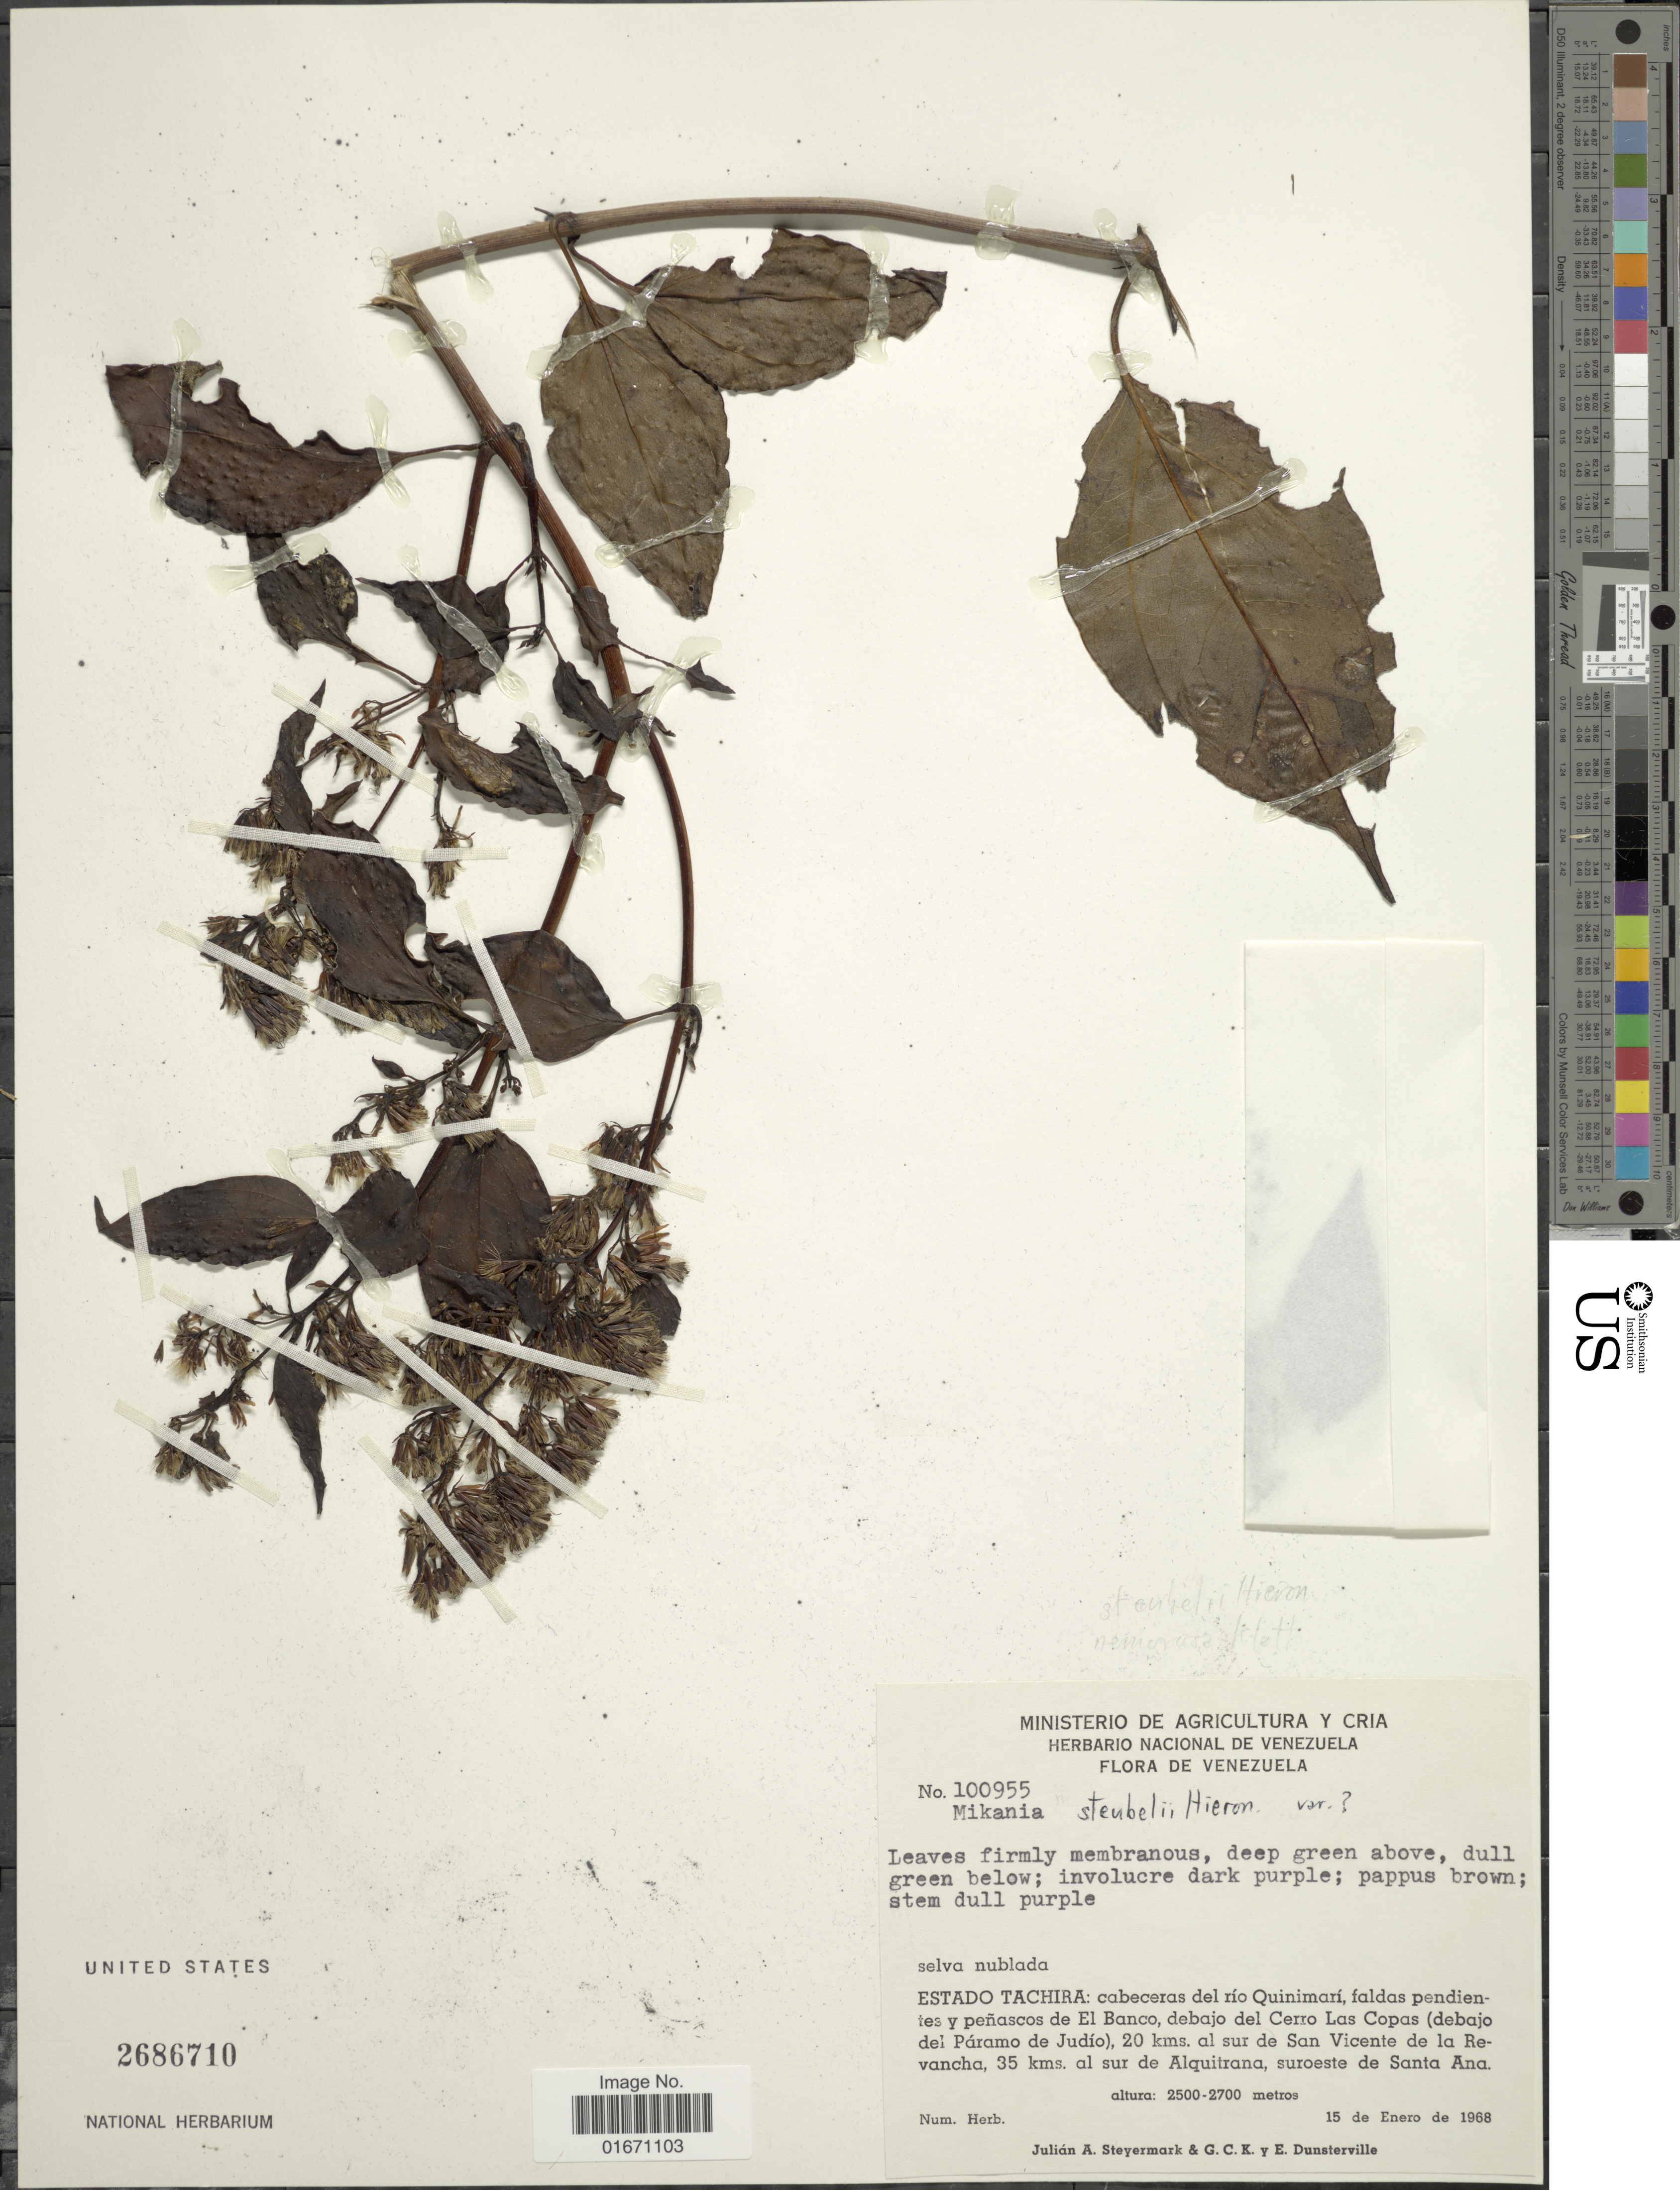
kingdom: Plantae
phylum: Tracheophyta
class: Magnoliopsida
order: Asterales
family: Asteraceae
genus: Mikania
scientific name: Mikania stuebelii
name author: Hieron.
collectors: J. Steyermark, G. C. K. Dunsterville & E. Dunsterville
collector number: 100955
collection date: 1968-01-15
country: Venezuela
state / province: Tachira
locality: Cabeceras del rio Quinimari, faldas pendientes y penascos de El Banco, debajo del Cerro Las Copas (debajo del Paramo de Judio), 20 kms al sur de San Vicente de la Revancha, 35 kms al sur de Alquitrana, suroeste de Santa Ana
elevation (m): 2500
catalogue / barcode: US 2686710